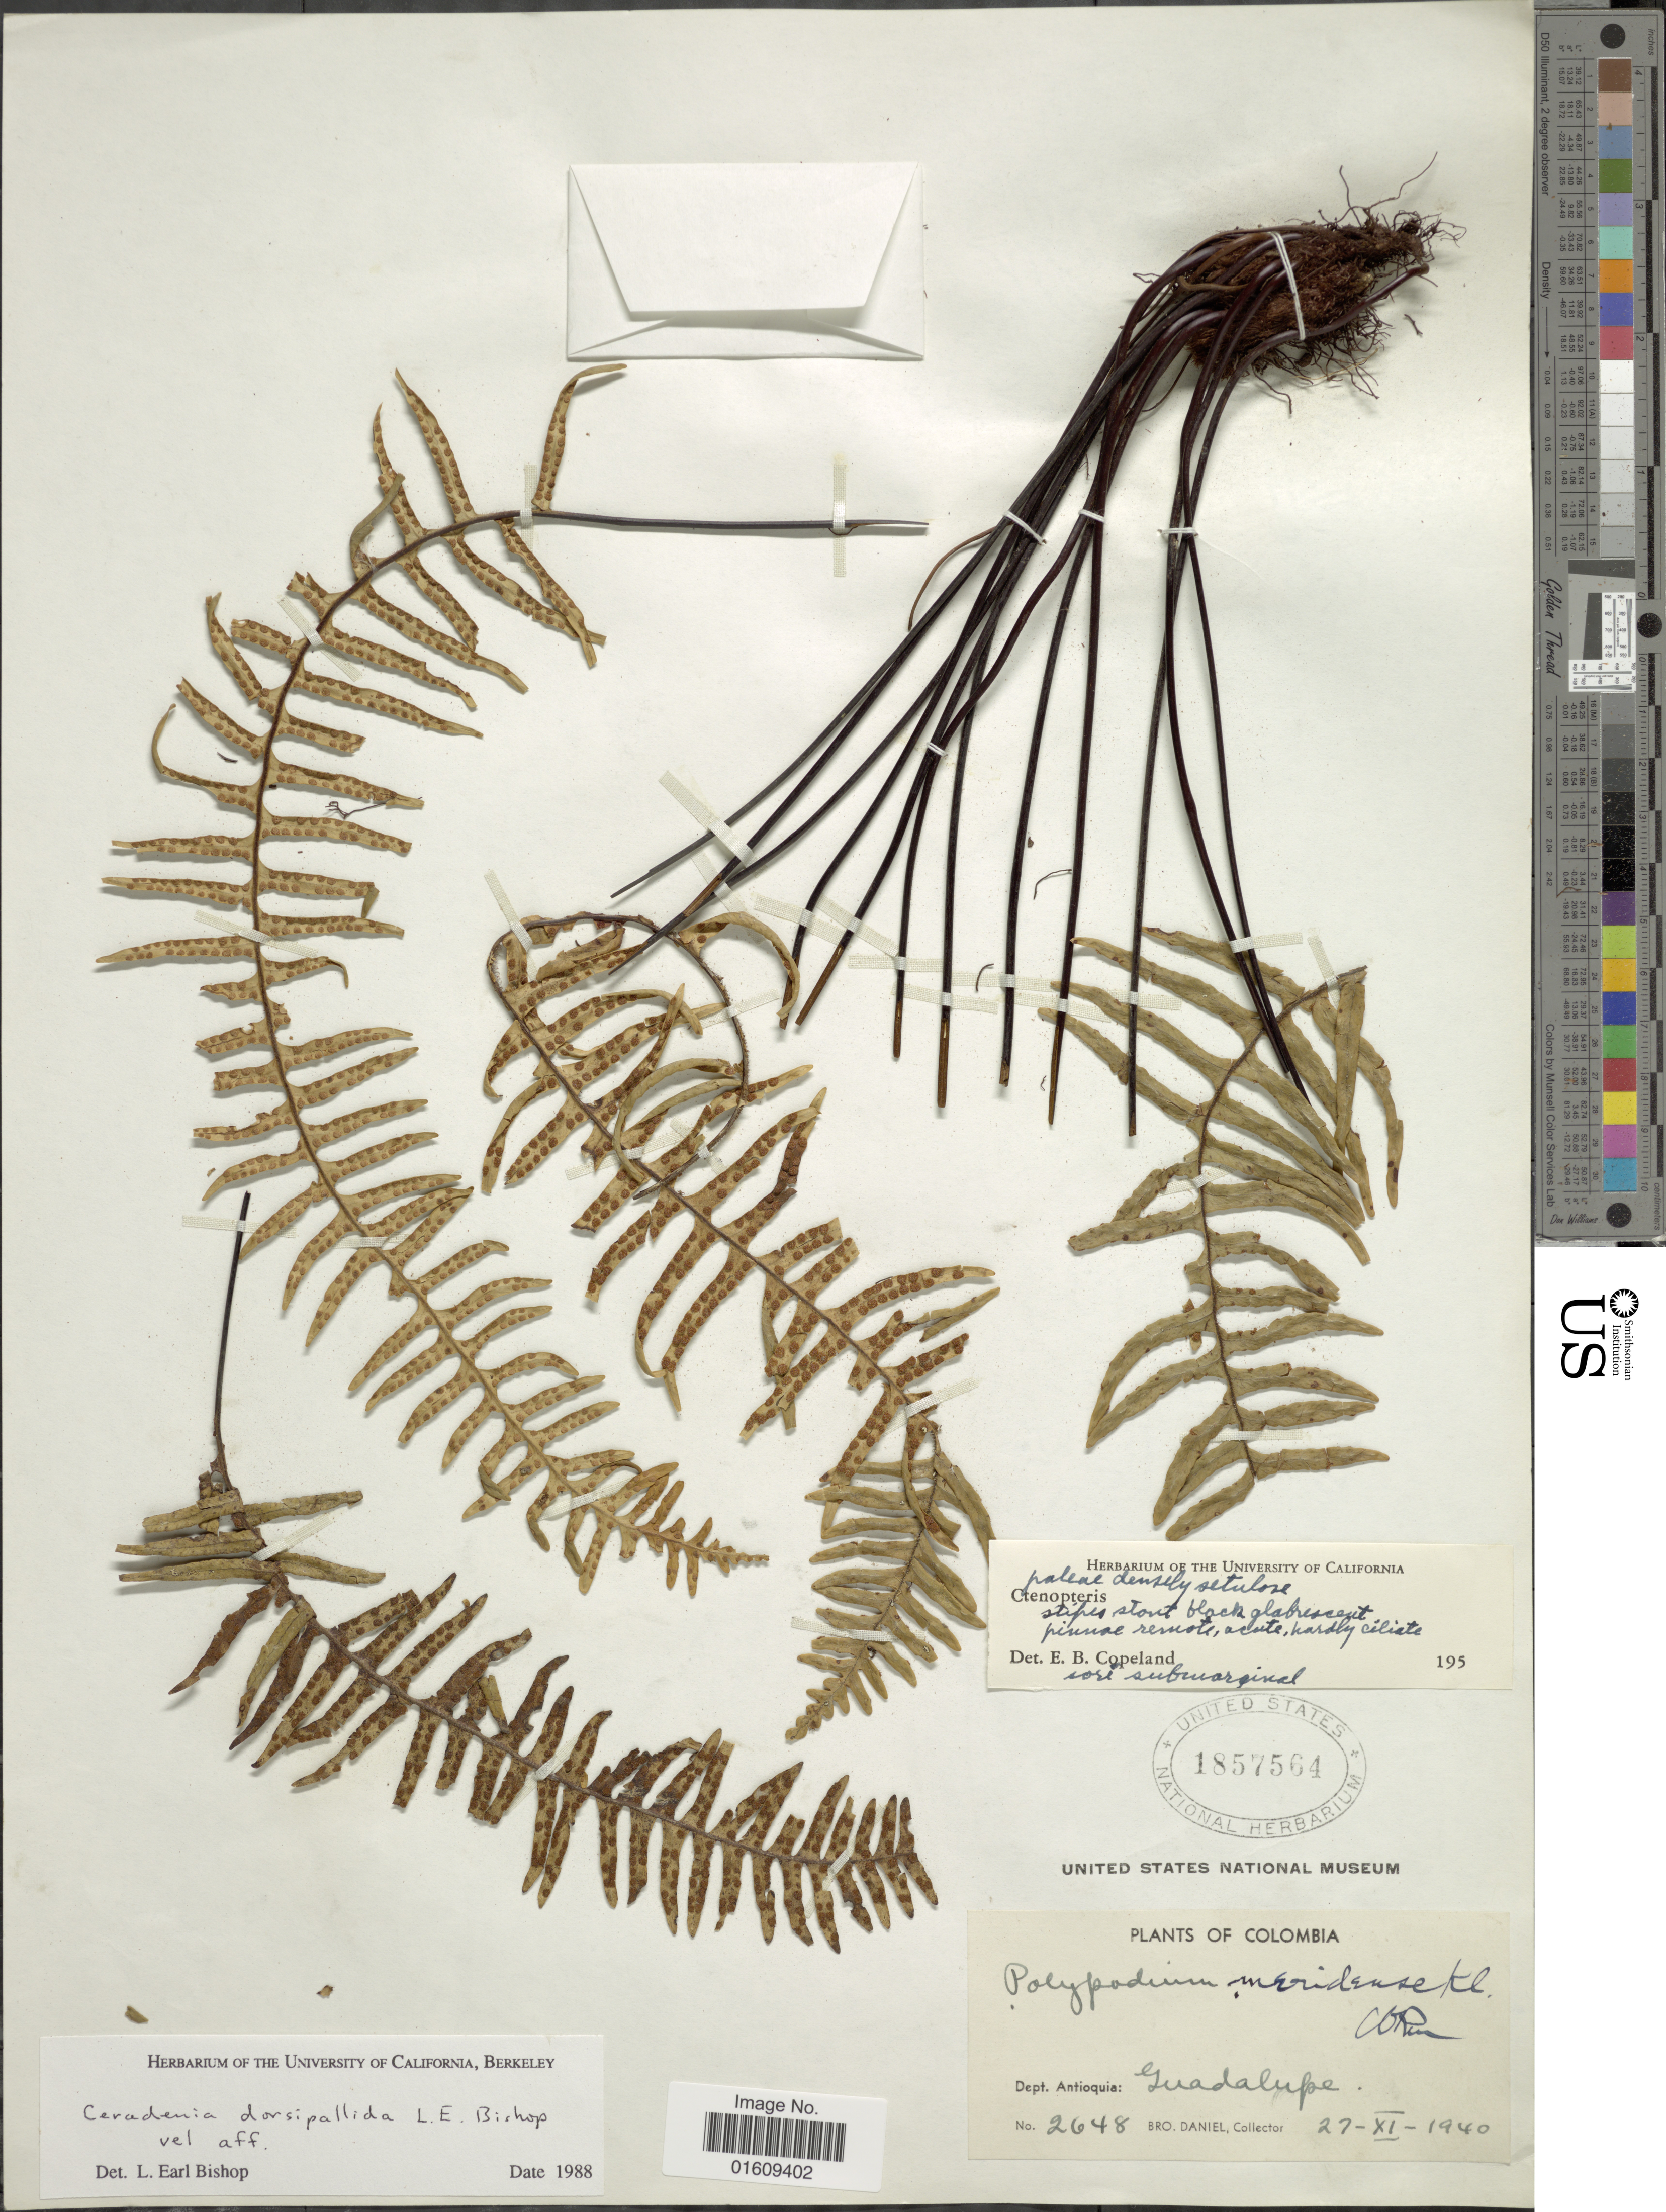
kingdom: Plantae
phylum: Tracheophyta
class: Polypodiopsida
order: Polypodiales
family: Polypodiaceae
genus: Ceradenia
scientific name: Ceradenia dorsipallida L.E. Bishop, ined.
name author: L.E. Bishop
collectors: Bro. Daniel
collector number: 2648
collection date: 1940-11-27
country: Colombia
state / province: Antioquia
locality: Colombia, Dept. Antioquia, Guadalupe.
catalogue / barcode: US 1857564